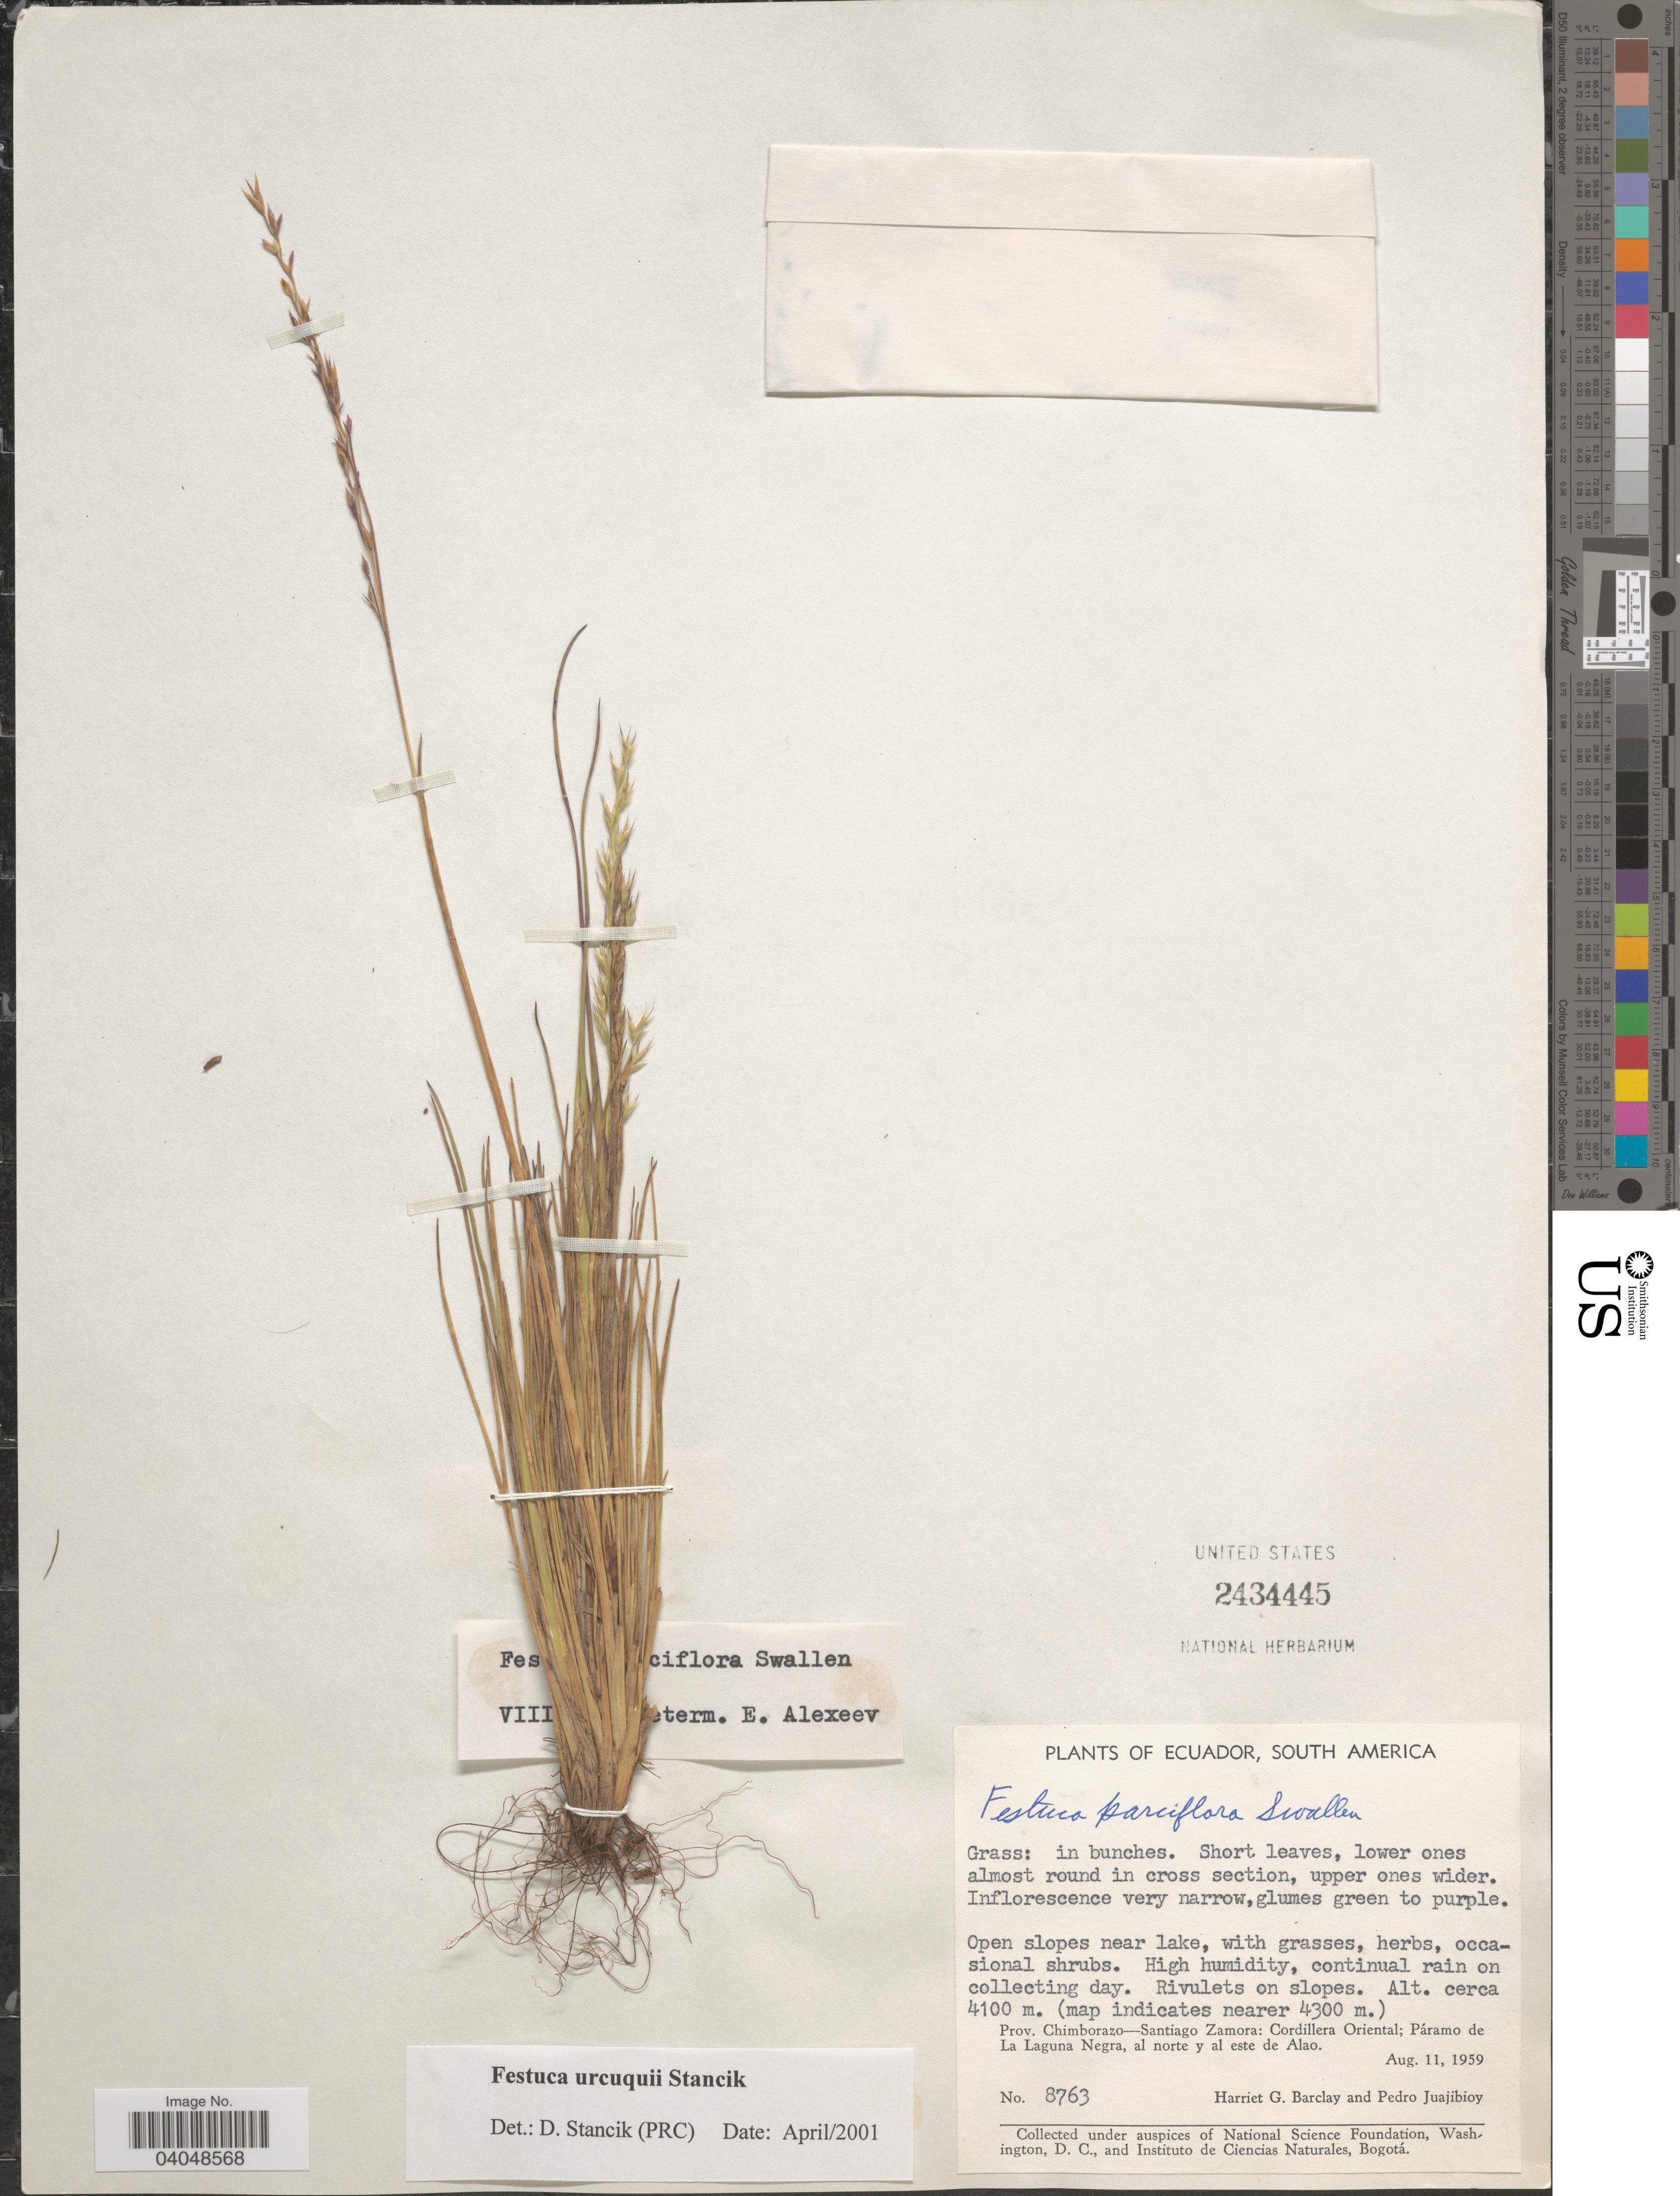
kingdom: Plantae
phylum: Tracheophyta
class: Liliopsida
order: Poales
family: Poaceae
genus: Festuca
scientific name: Festuca urcuqui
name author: Stancik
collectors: H. G. Barclay & P. Juajibioy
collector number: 8763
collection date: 1959-08-11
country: Ecuador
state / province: Chimborazo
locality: Open slopes near lake. Prov. Chimborazo-Santiago Zamora: Cordillera Oriental; Páramo de La Laguna Negra, al norte y al este de Alao.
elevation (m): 4100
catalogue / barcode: US 2434445